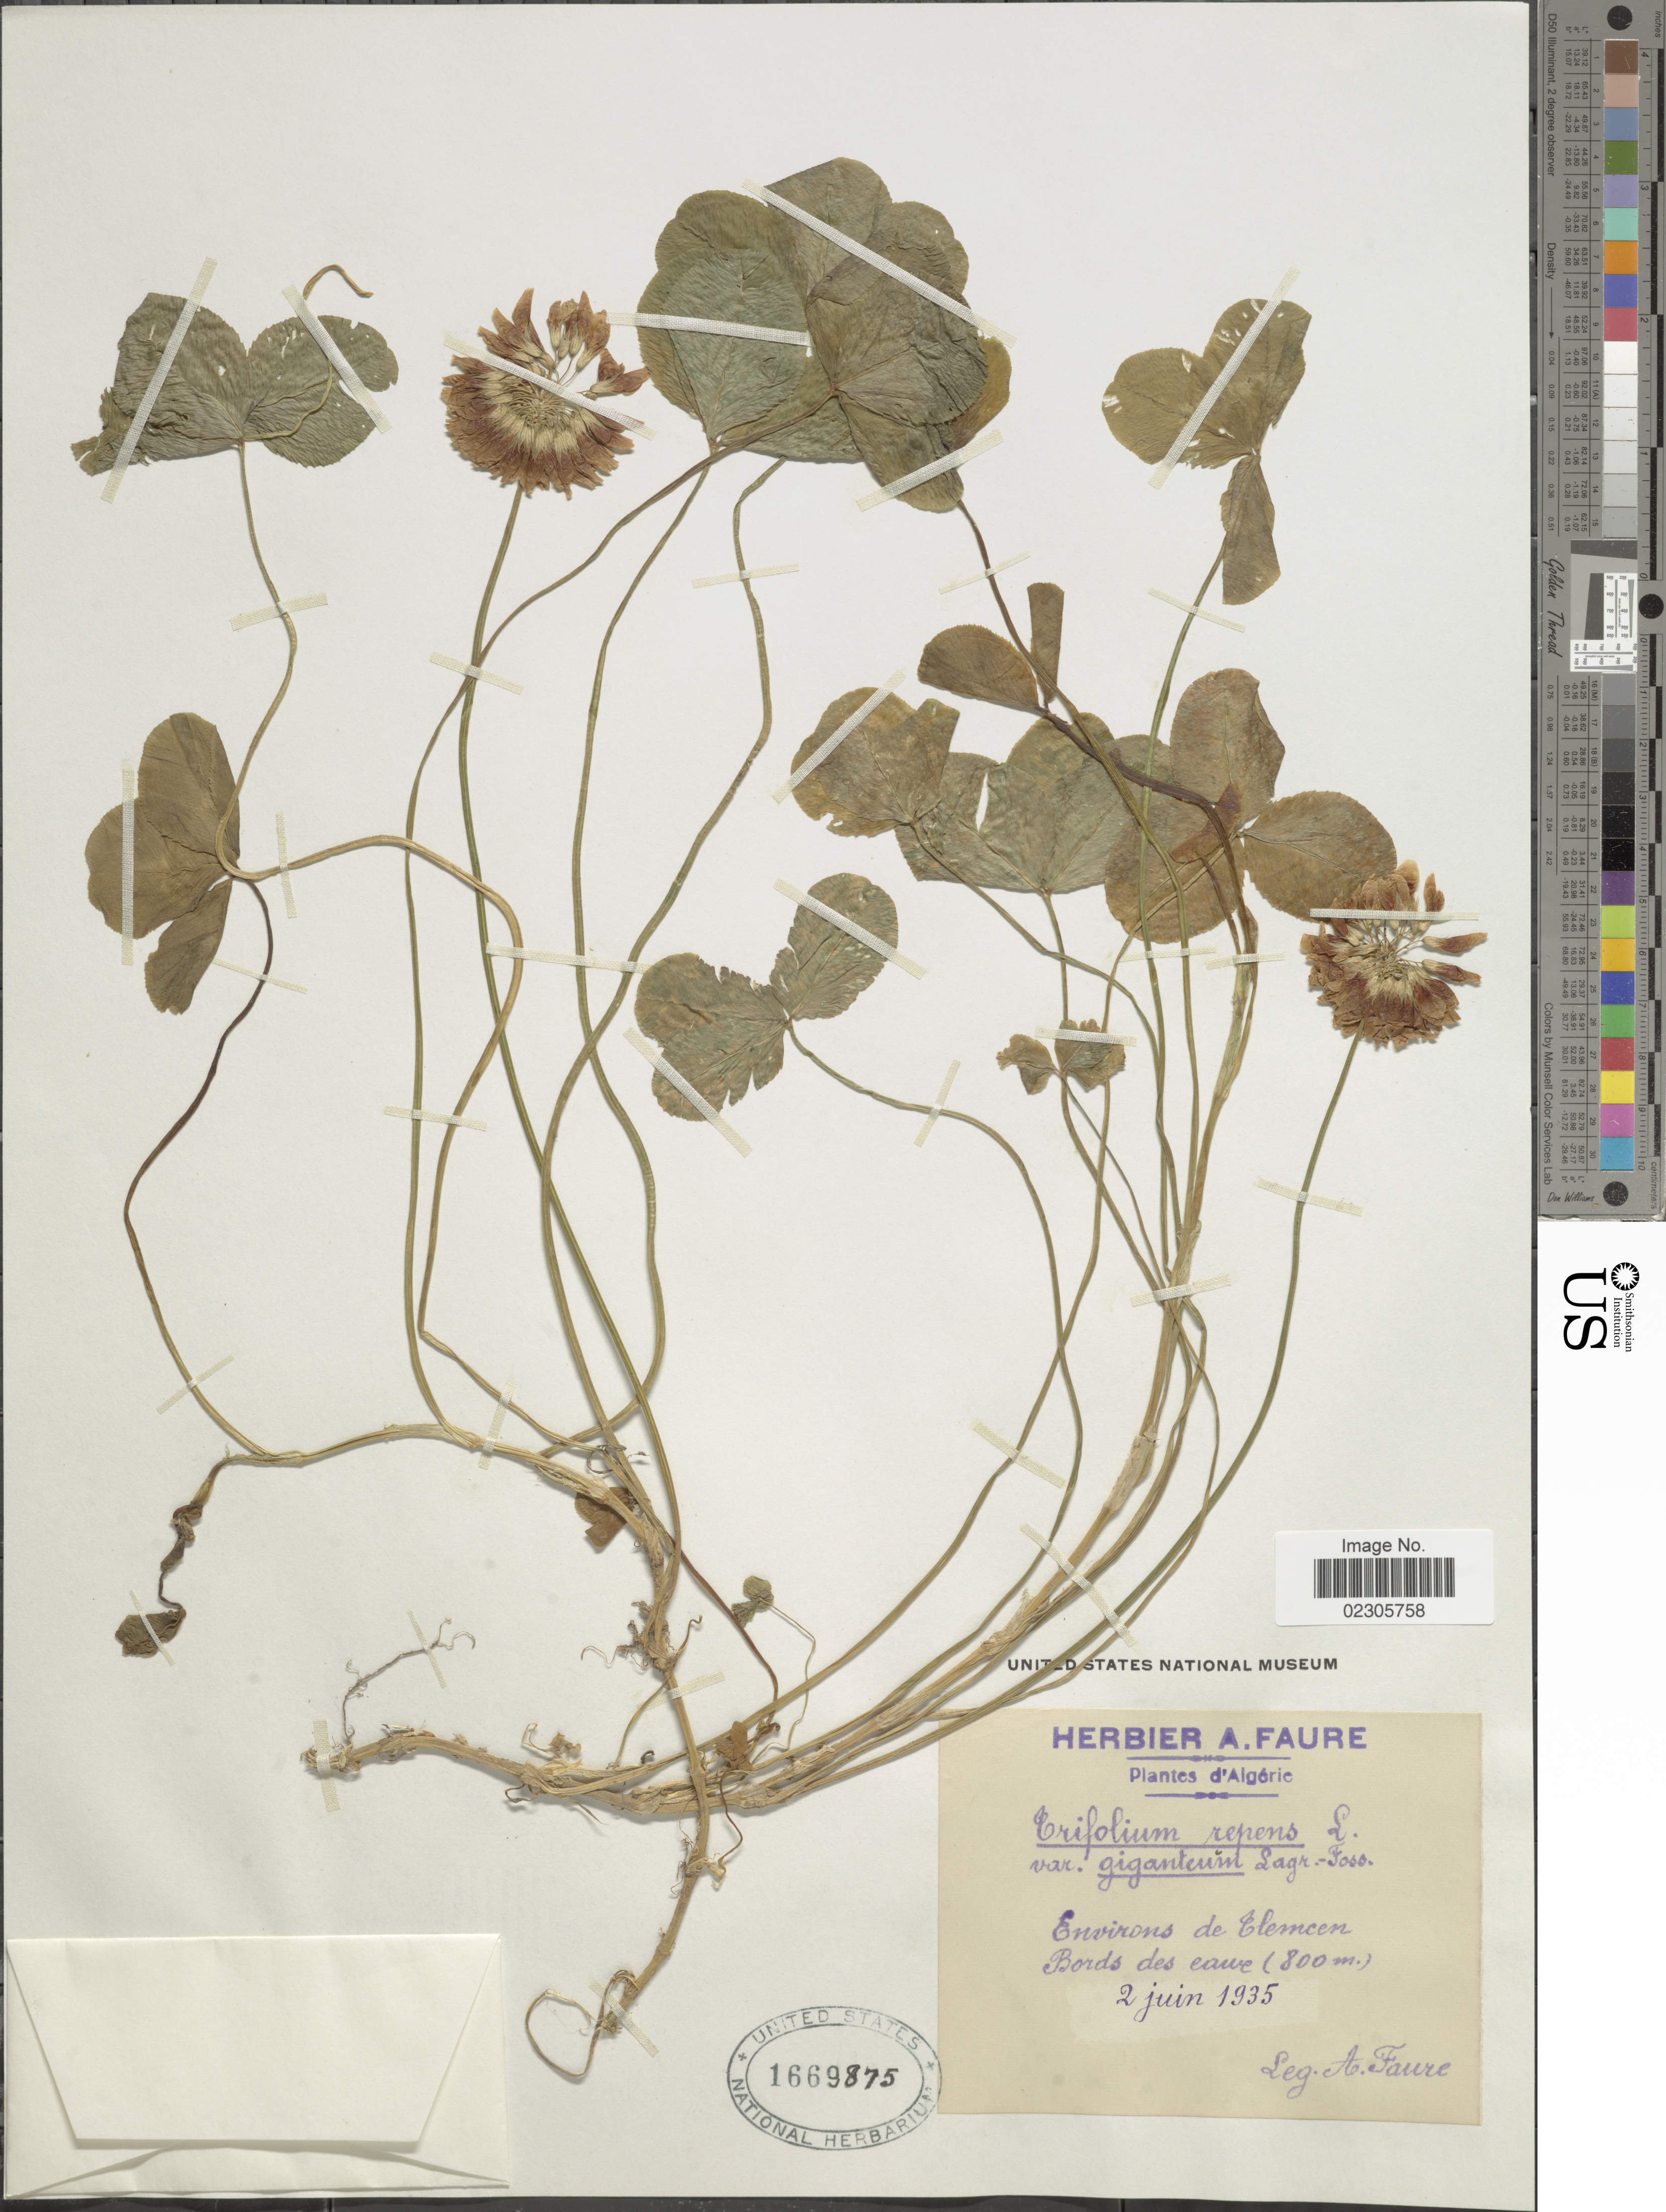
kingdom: Plantae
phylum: Tracheophyta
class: Magnoliopsida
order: Fabales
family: Fabaceae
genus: Trifolium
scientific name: Trifolium repens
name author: L.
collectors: A. Faure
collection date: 1935-06-02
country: Algeria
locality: D'Algerie, Environs de Clemcen, Bords des eawe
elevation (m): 800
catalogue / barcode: US 1669875